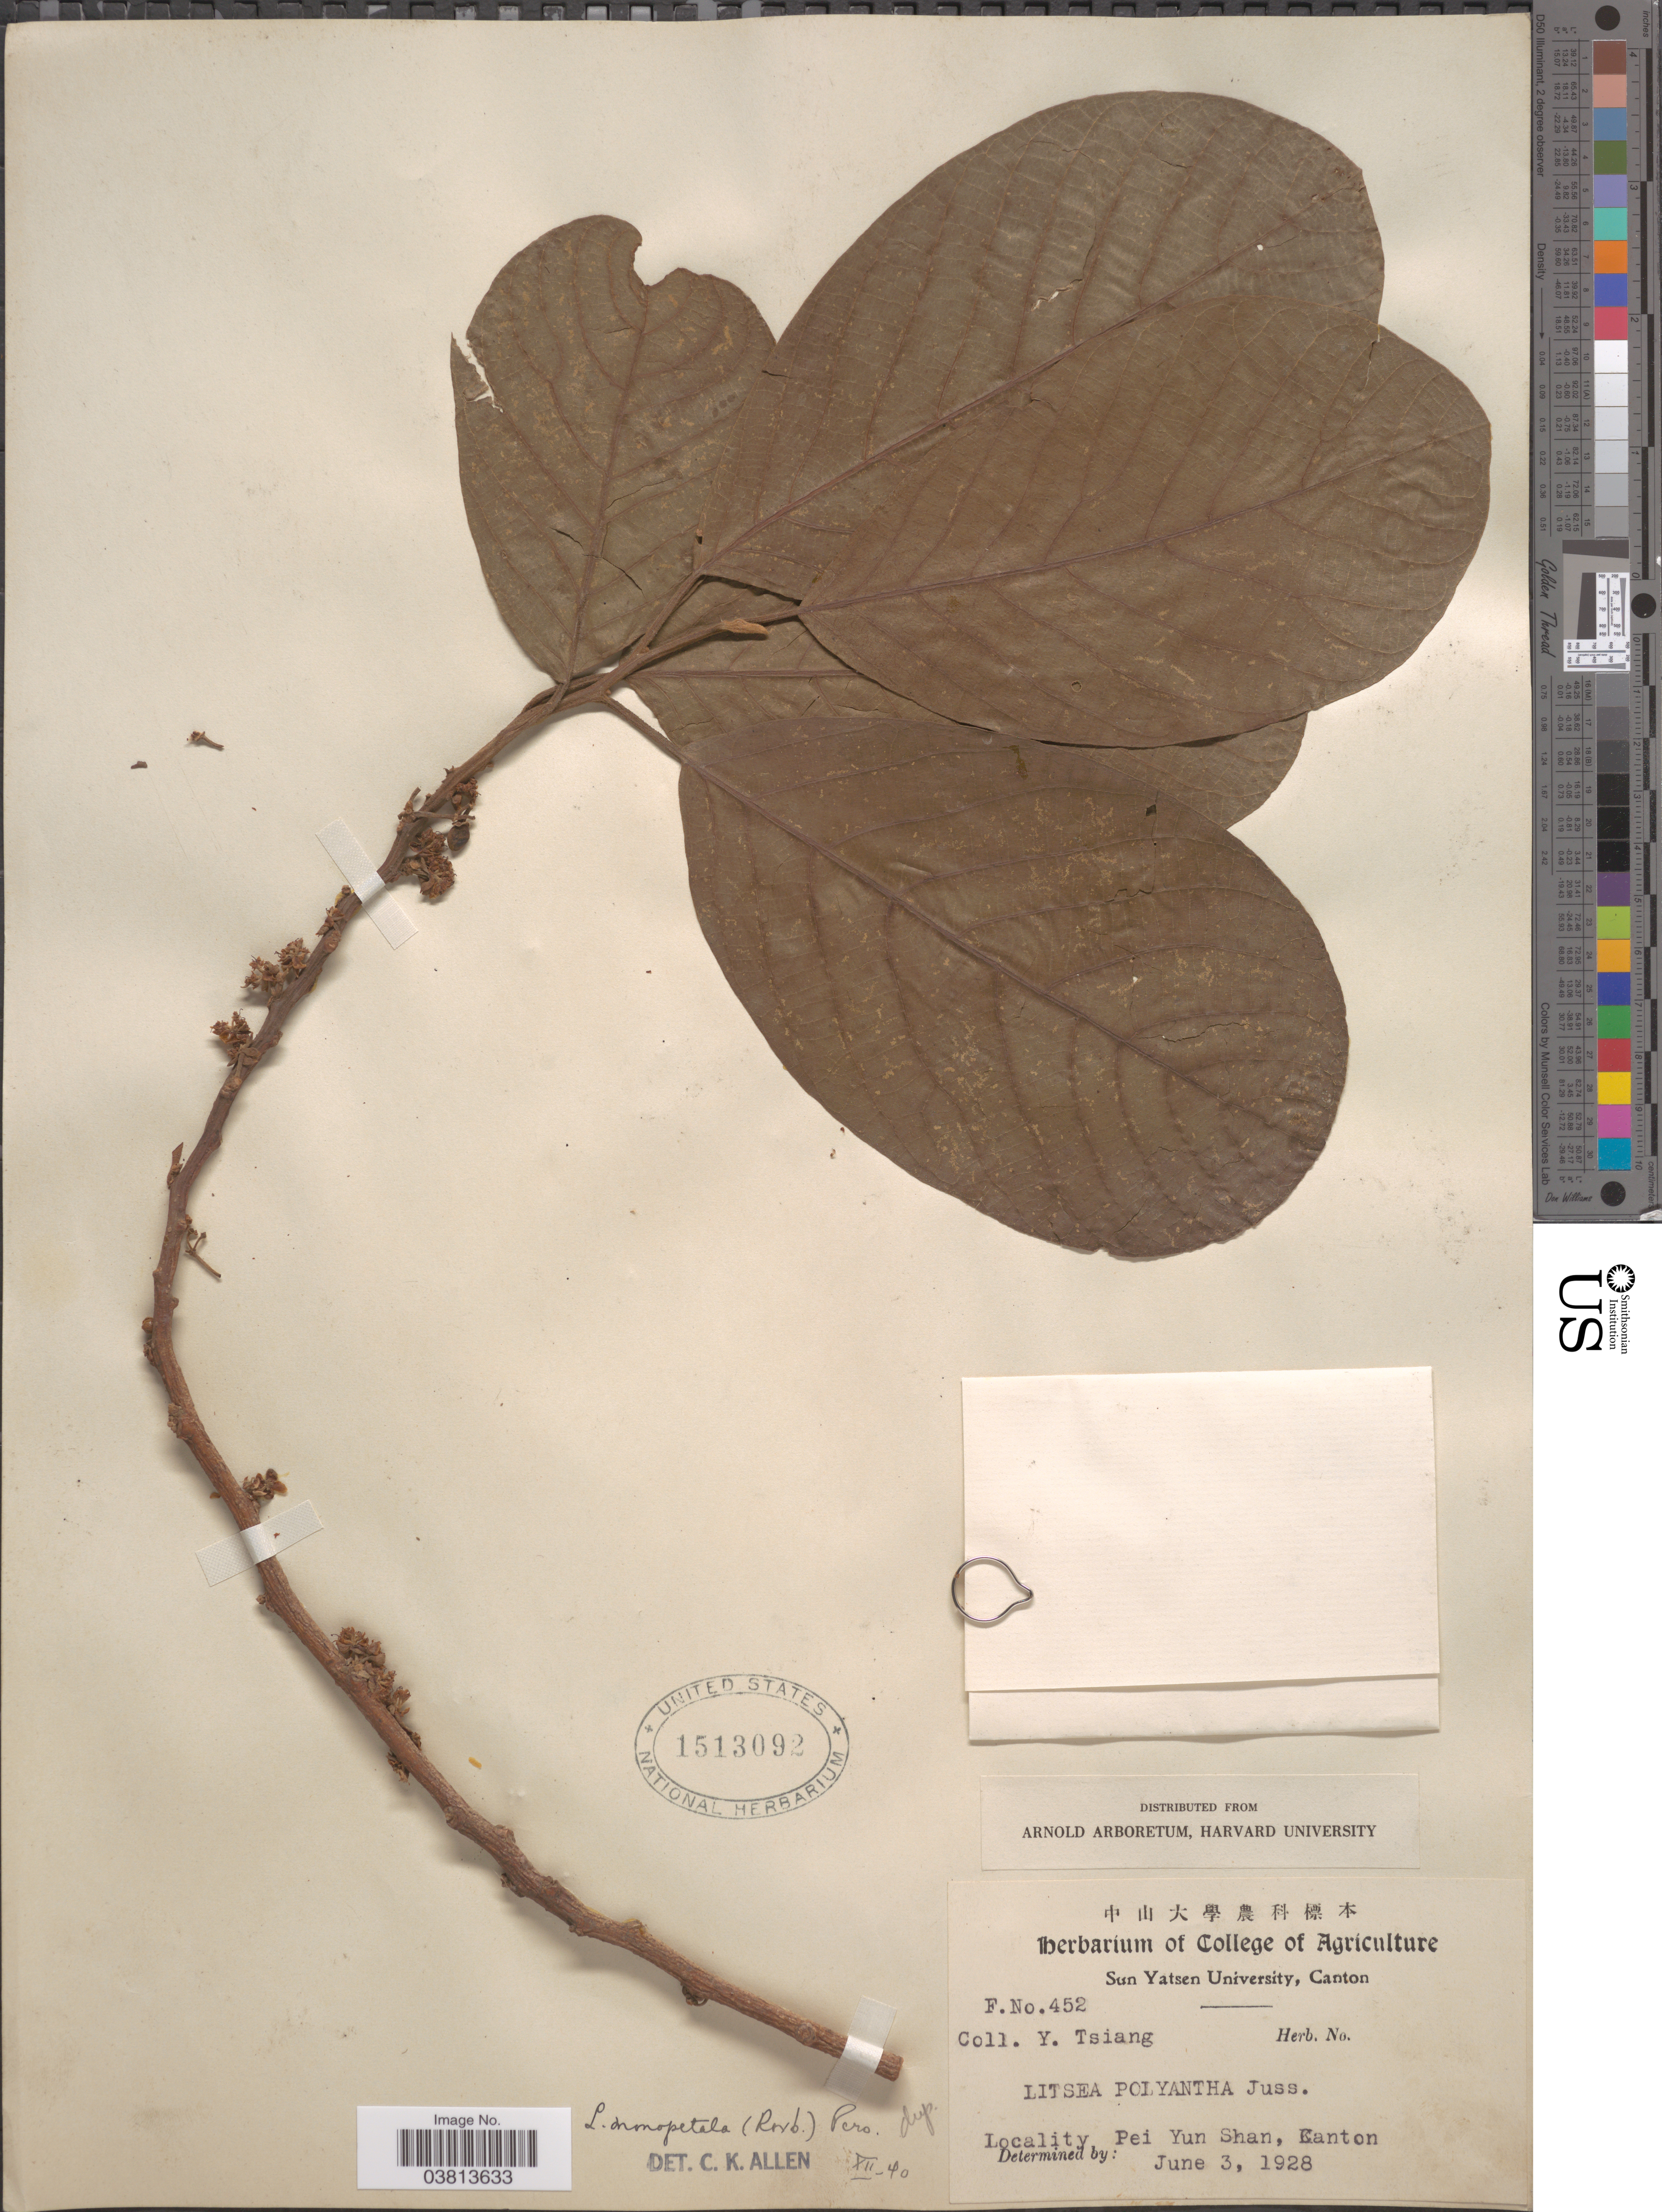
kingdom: Plantae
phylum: Tracheophyta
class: Magnoliopsida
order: Laurales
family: Lauraceae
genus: Litsea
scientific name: Litsea monopetala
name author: (Roxb.) Pers.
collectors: Y. Tsiang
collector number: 452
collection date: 1928-06-03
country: China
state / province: Guangdong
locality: Pei Yun Shan, Canton.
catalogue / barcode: US 1513092